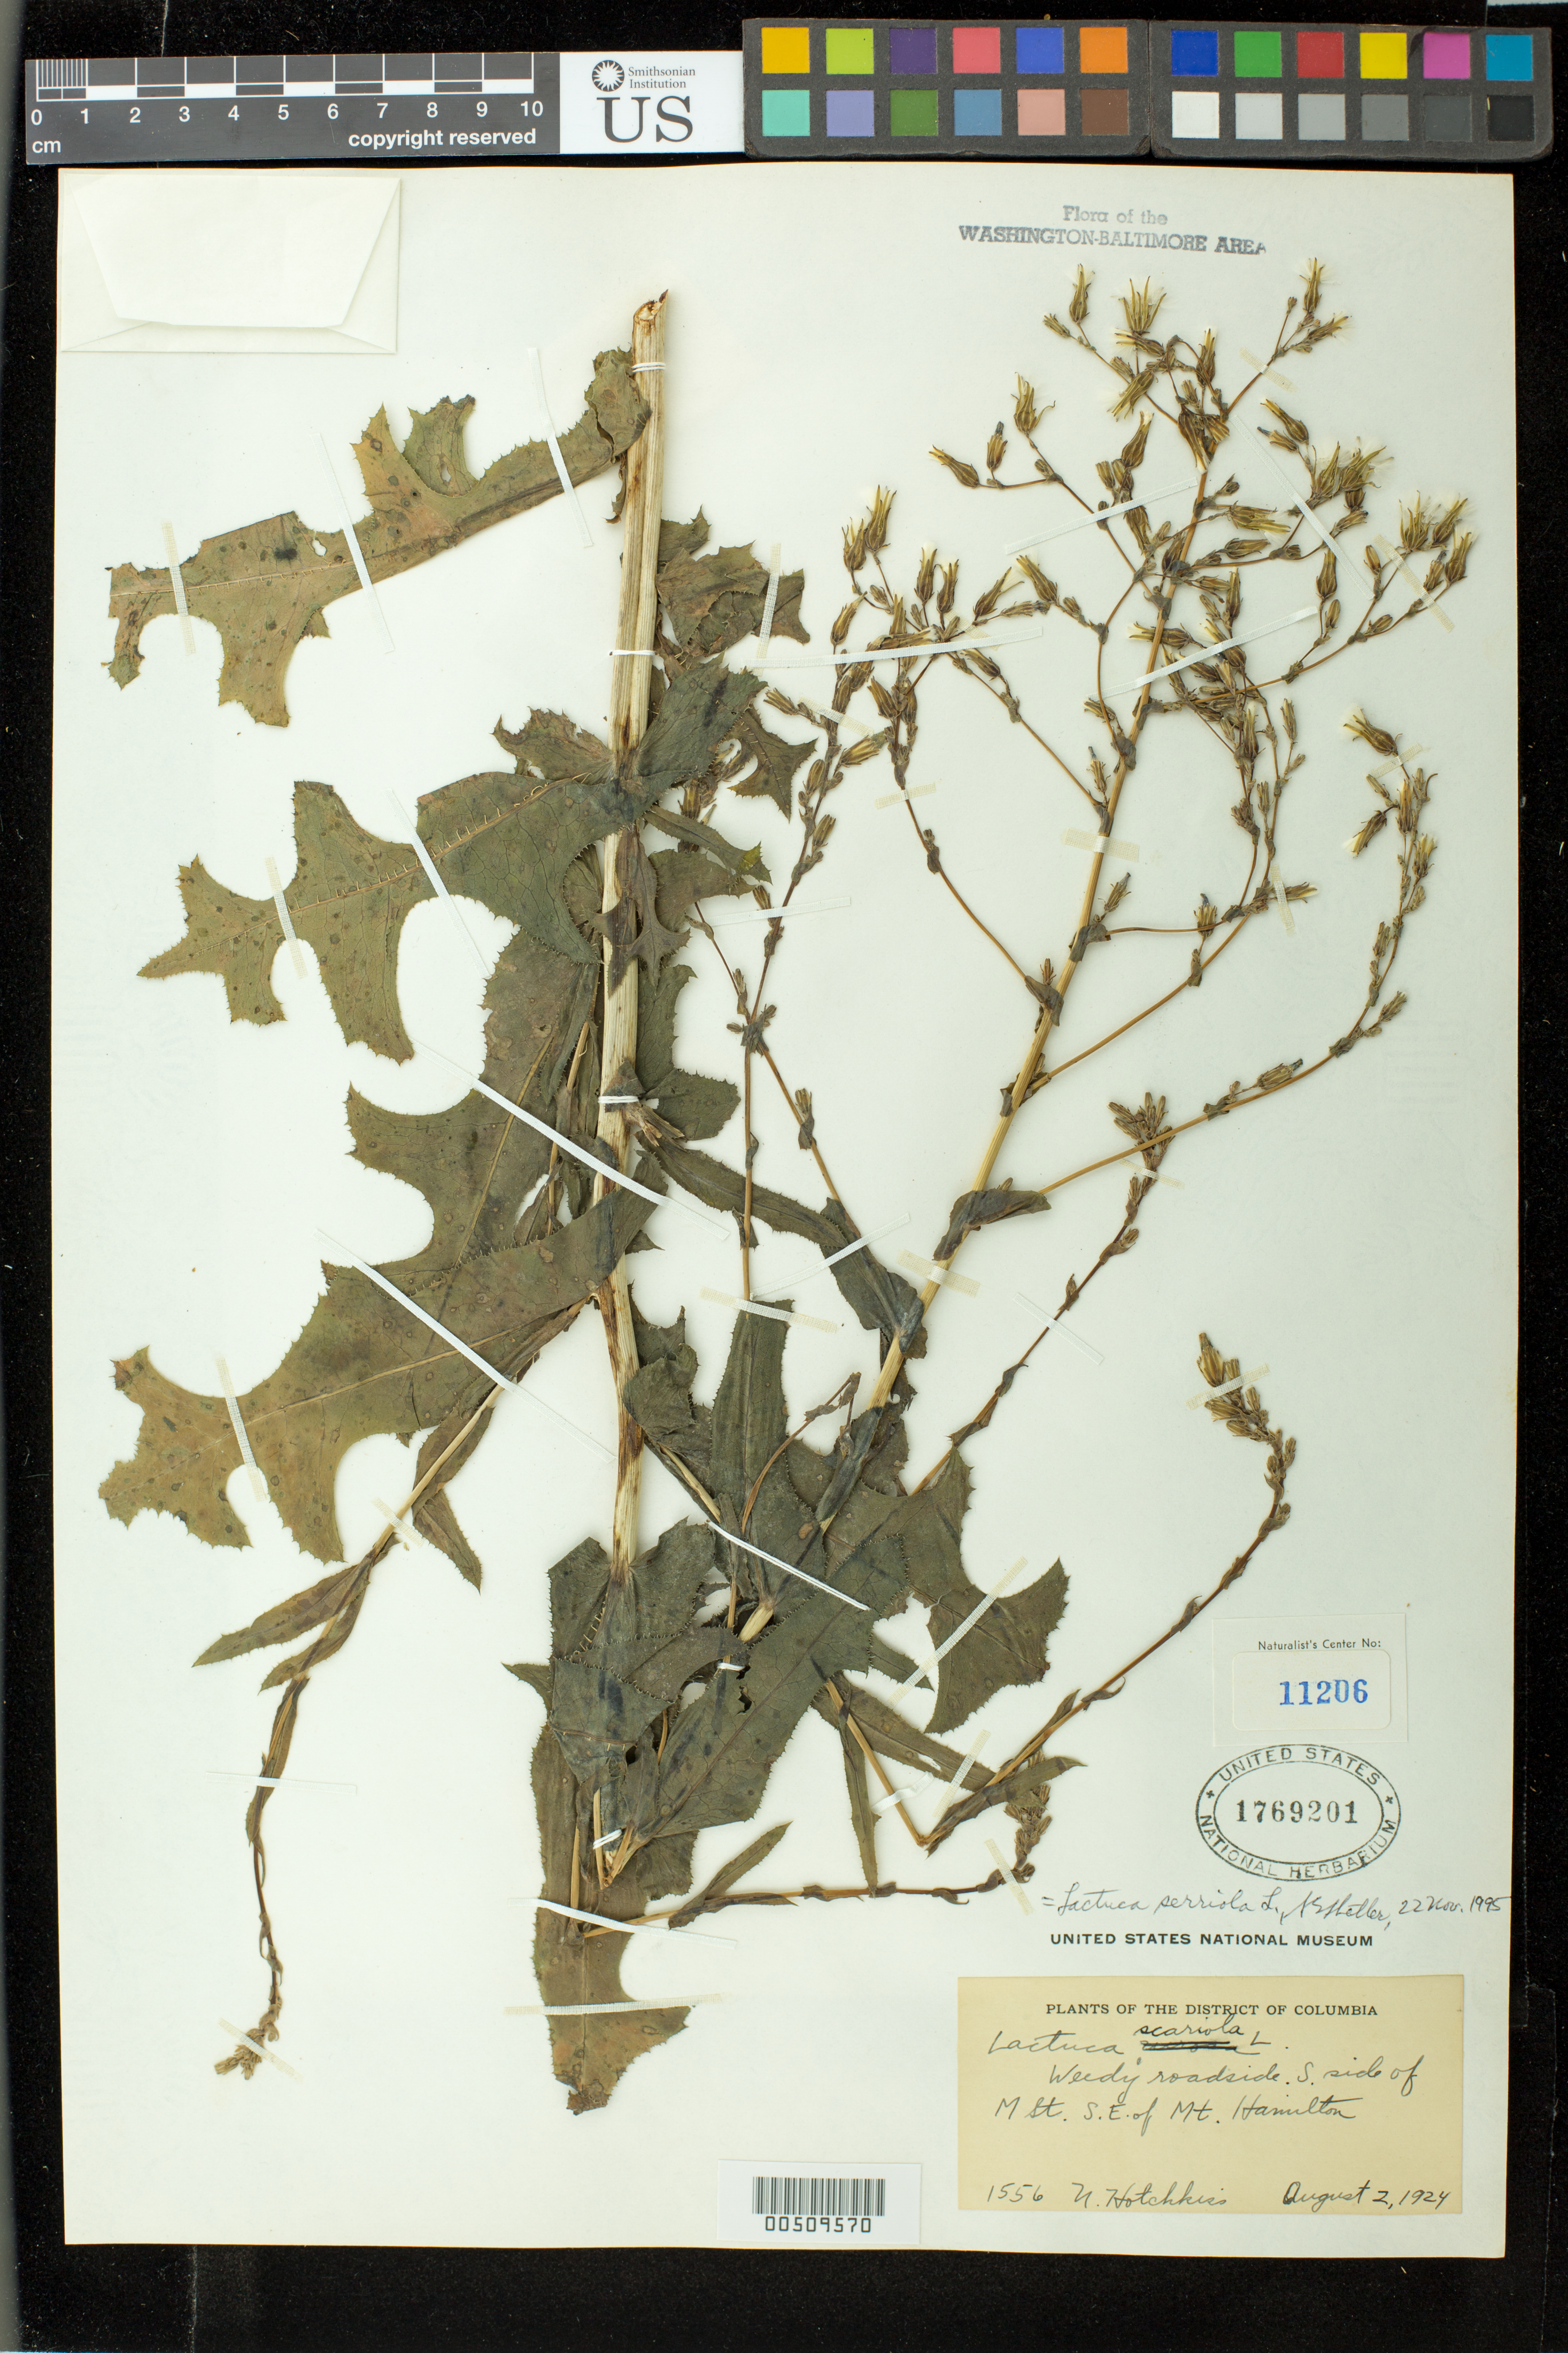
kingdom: Plantae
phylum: Tracheophyta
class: Magnoliopsida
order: Asterales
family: Asteraceae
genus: Lactuca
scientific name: Lactuca serriola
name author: L.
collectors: N. Hotchkiss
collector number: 1556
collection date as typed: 02 Aug 1924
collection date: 1924-08-02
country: United States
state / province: District of Columbia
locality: M St. SE of Mt. Hamilton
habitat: weedy roadside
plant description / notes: Specimens returned from Naturalist Center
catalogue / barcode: US 1769201